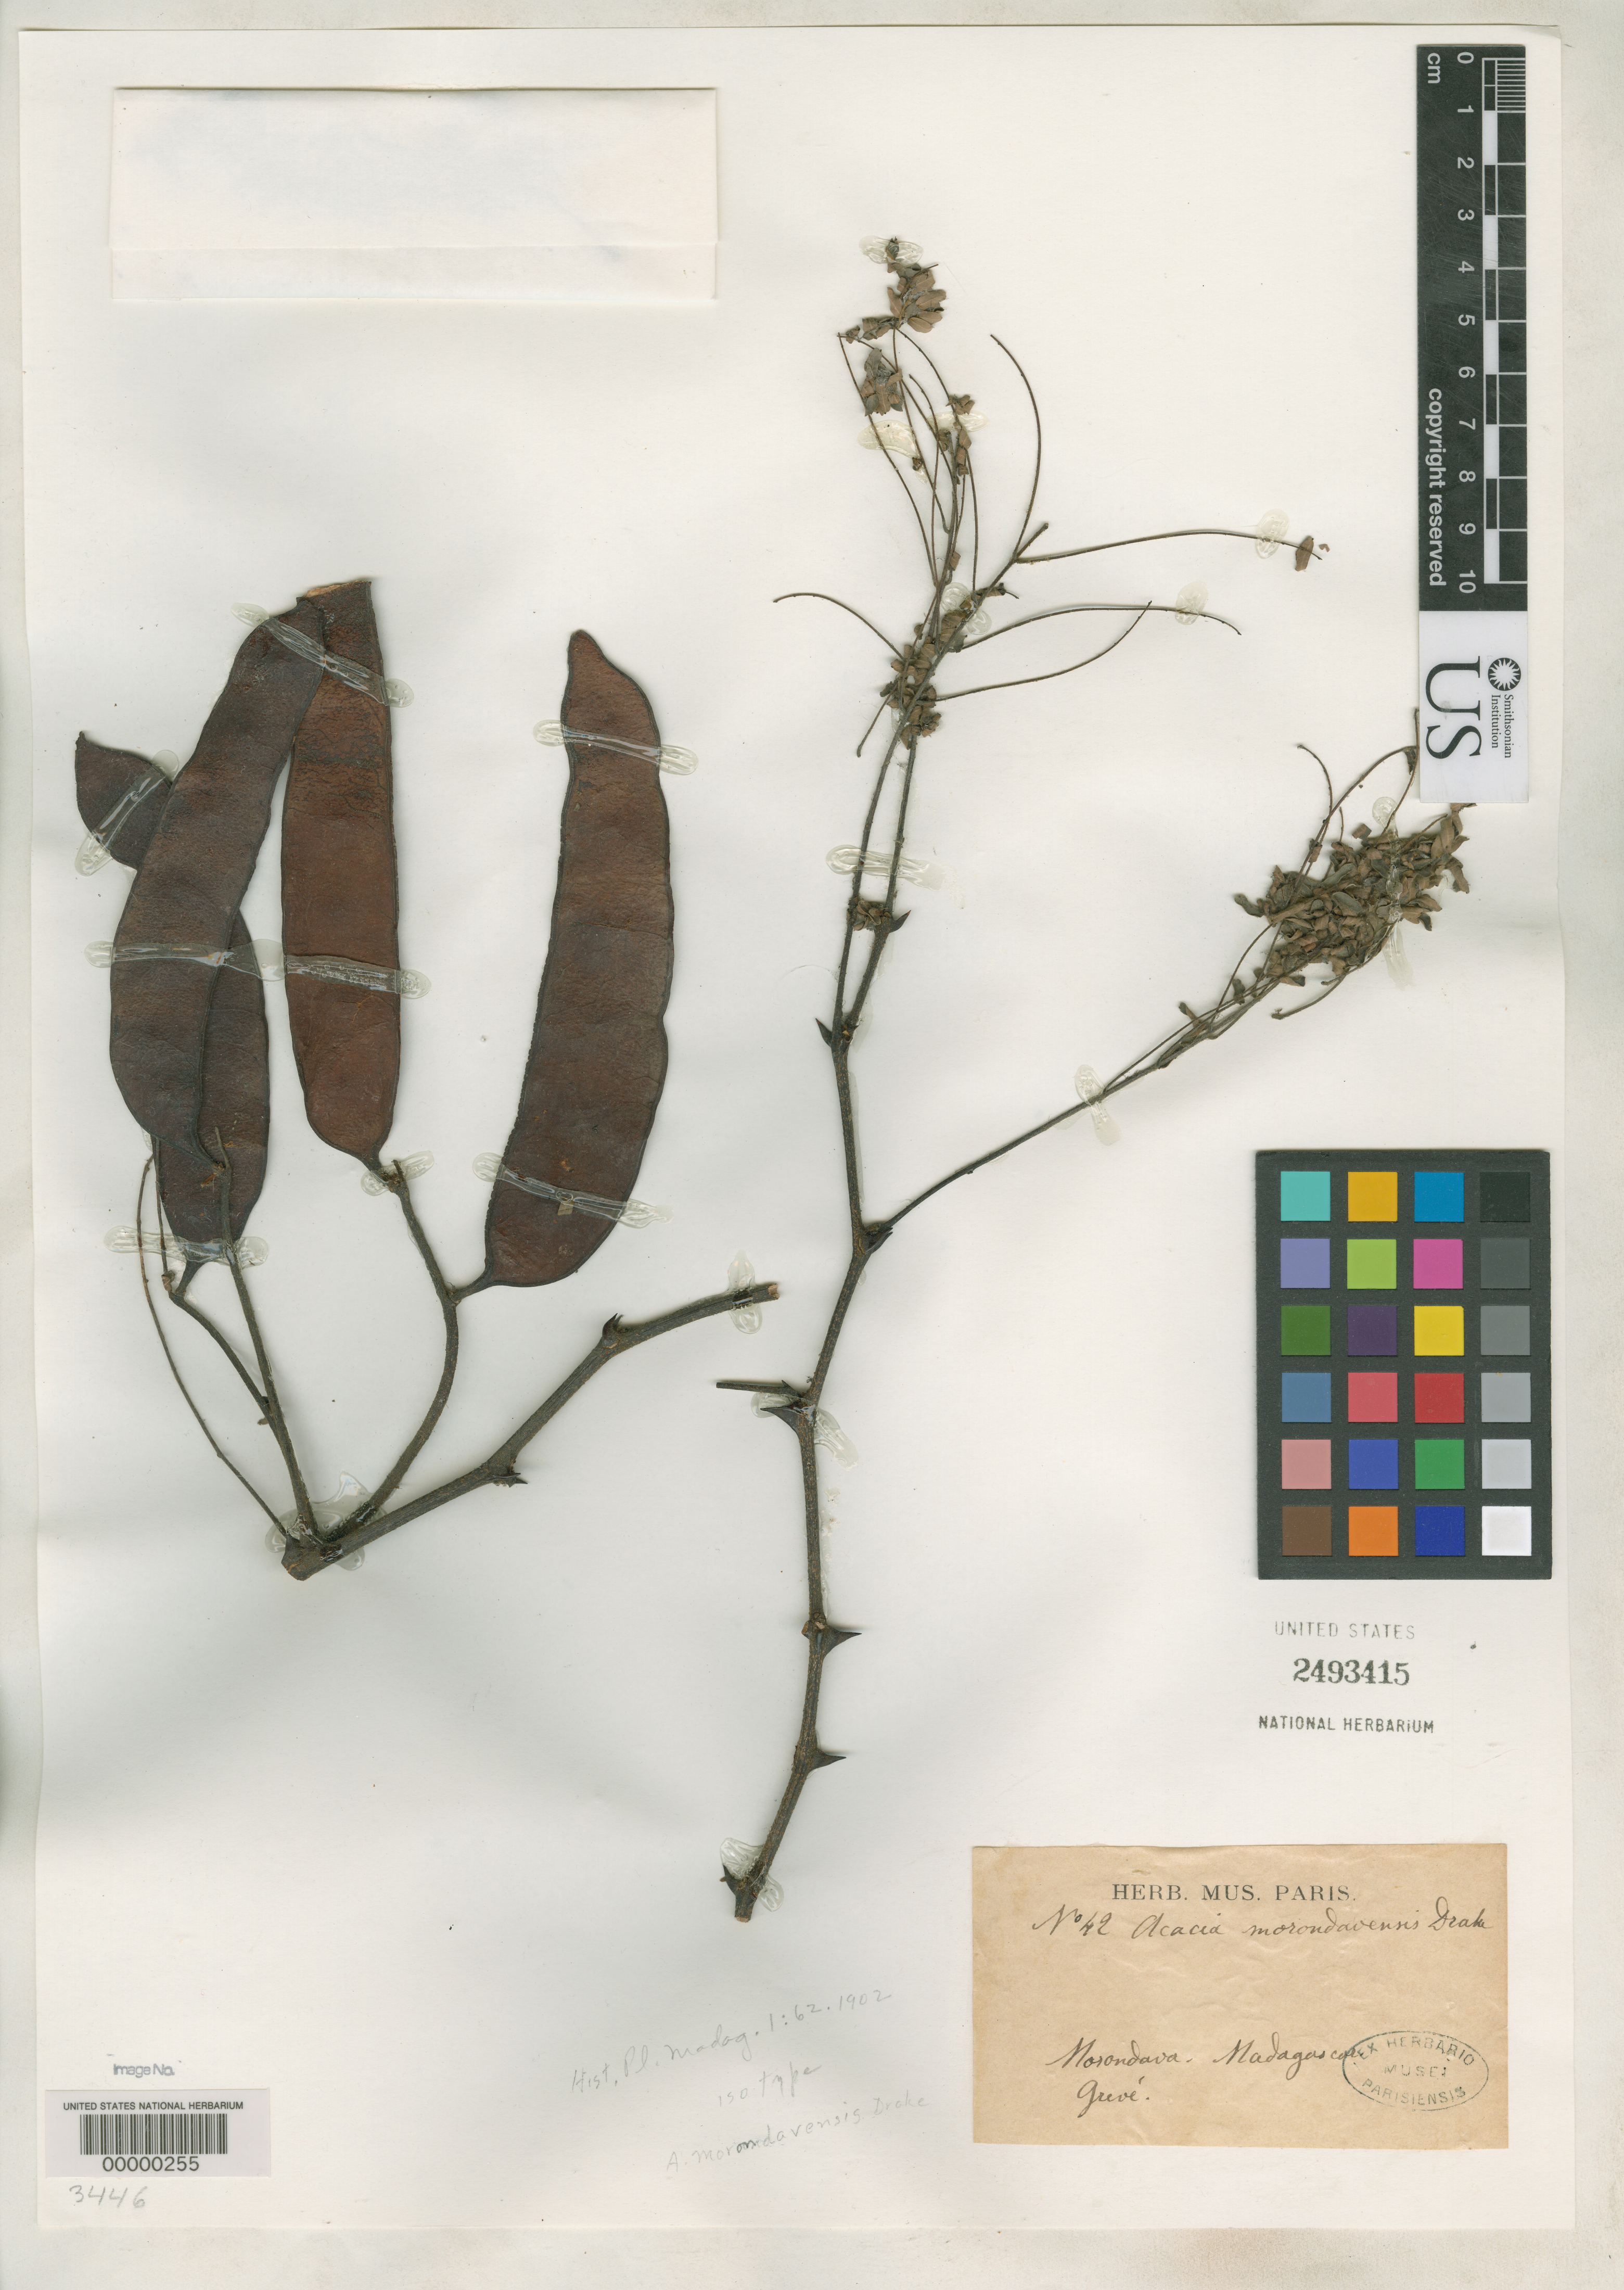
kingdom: Plantae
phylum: Tracheophyta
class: Magnoliopsida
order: Fabales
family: Fabaceae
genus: Acacia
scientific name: Acacia morondavensis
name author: Drake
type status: Isotype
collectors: M. Greve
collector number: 42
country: Madagascar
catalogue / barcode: US 2493415